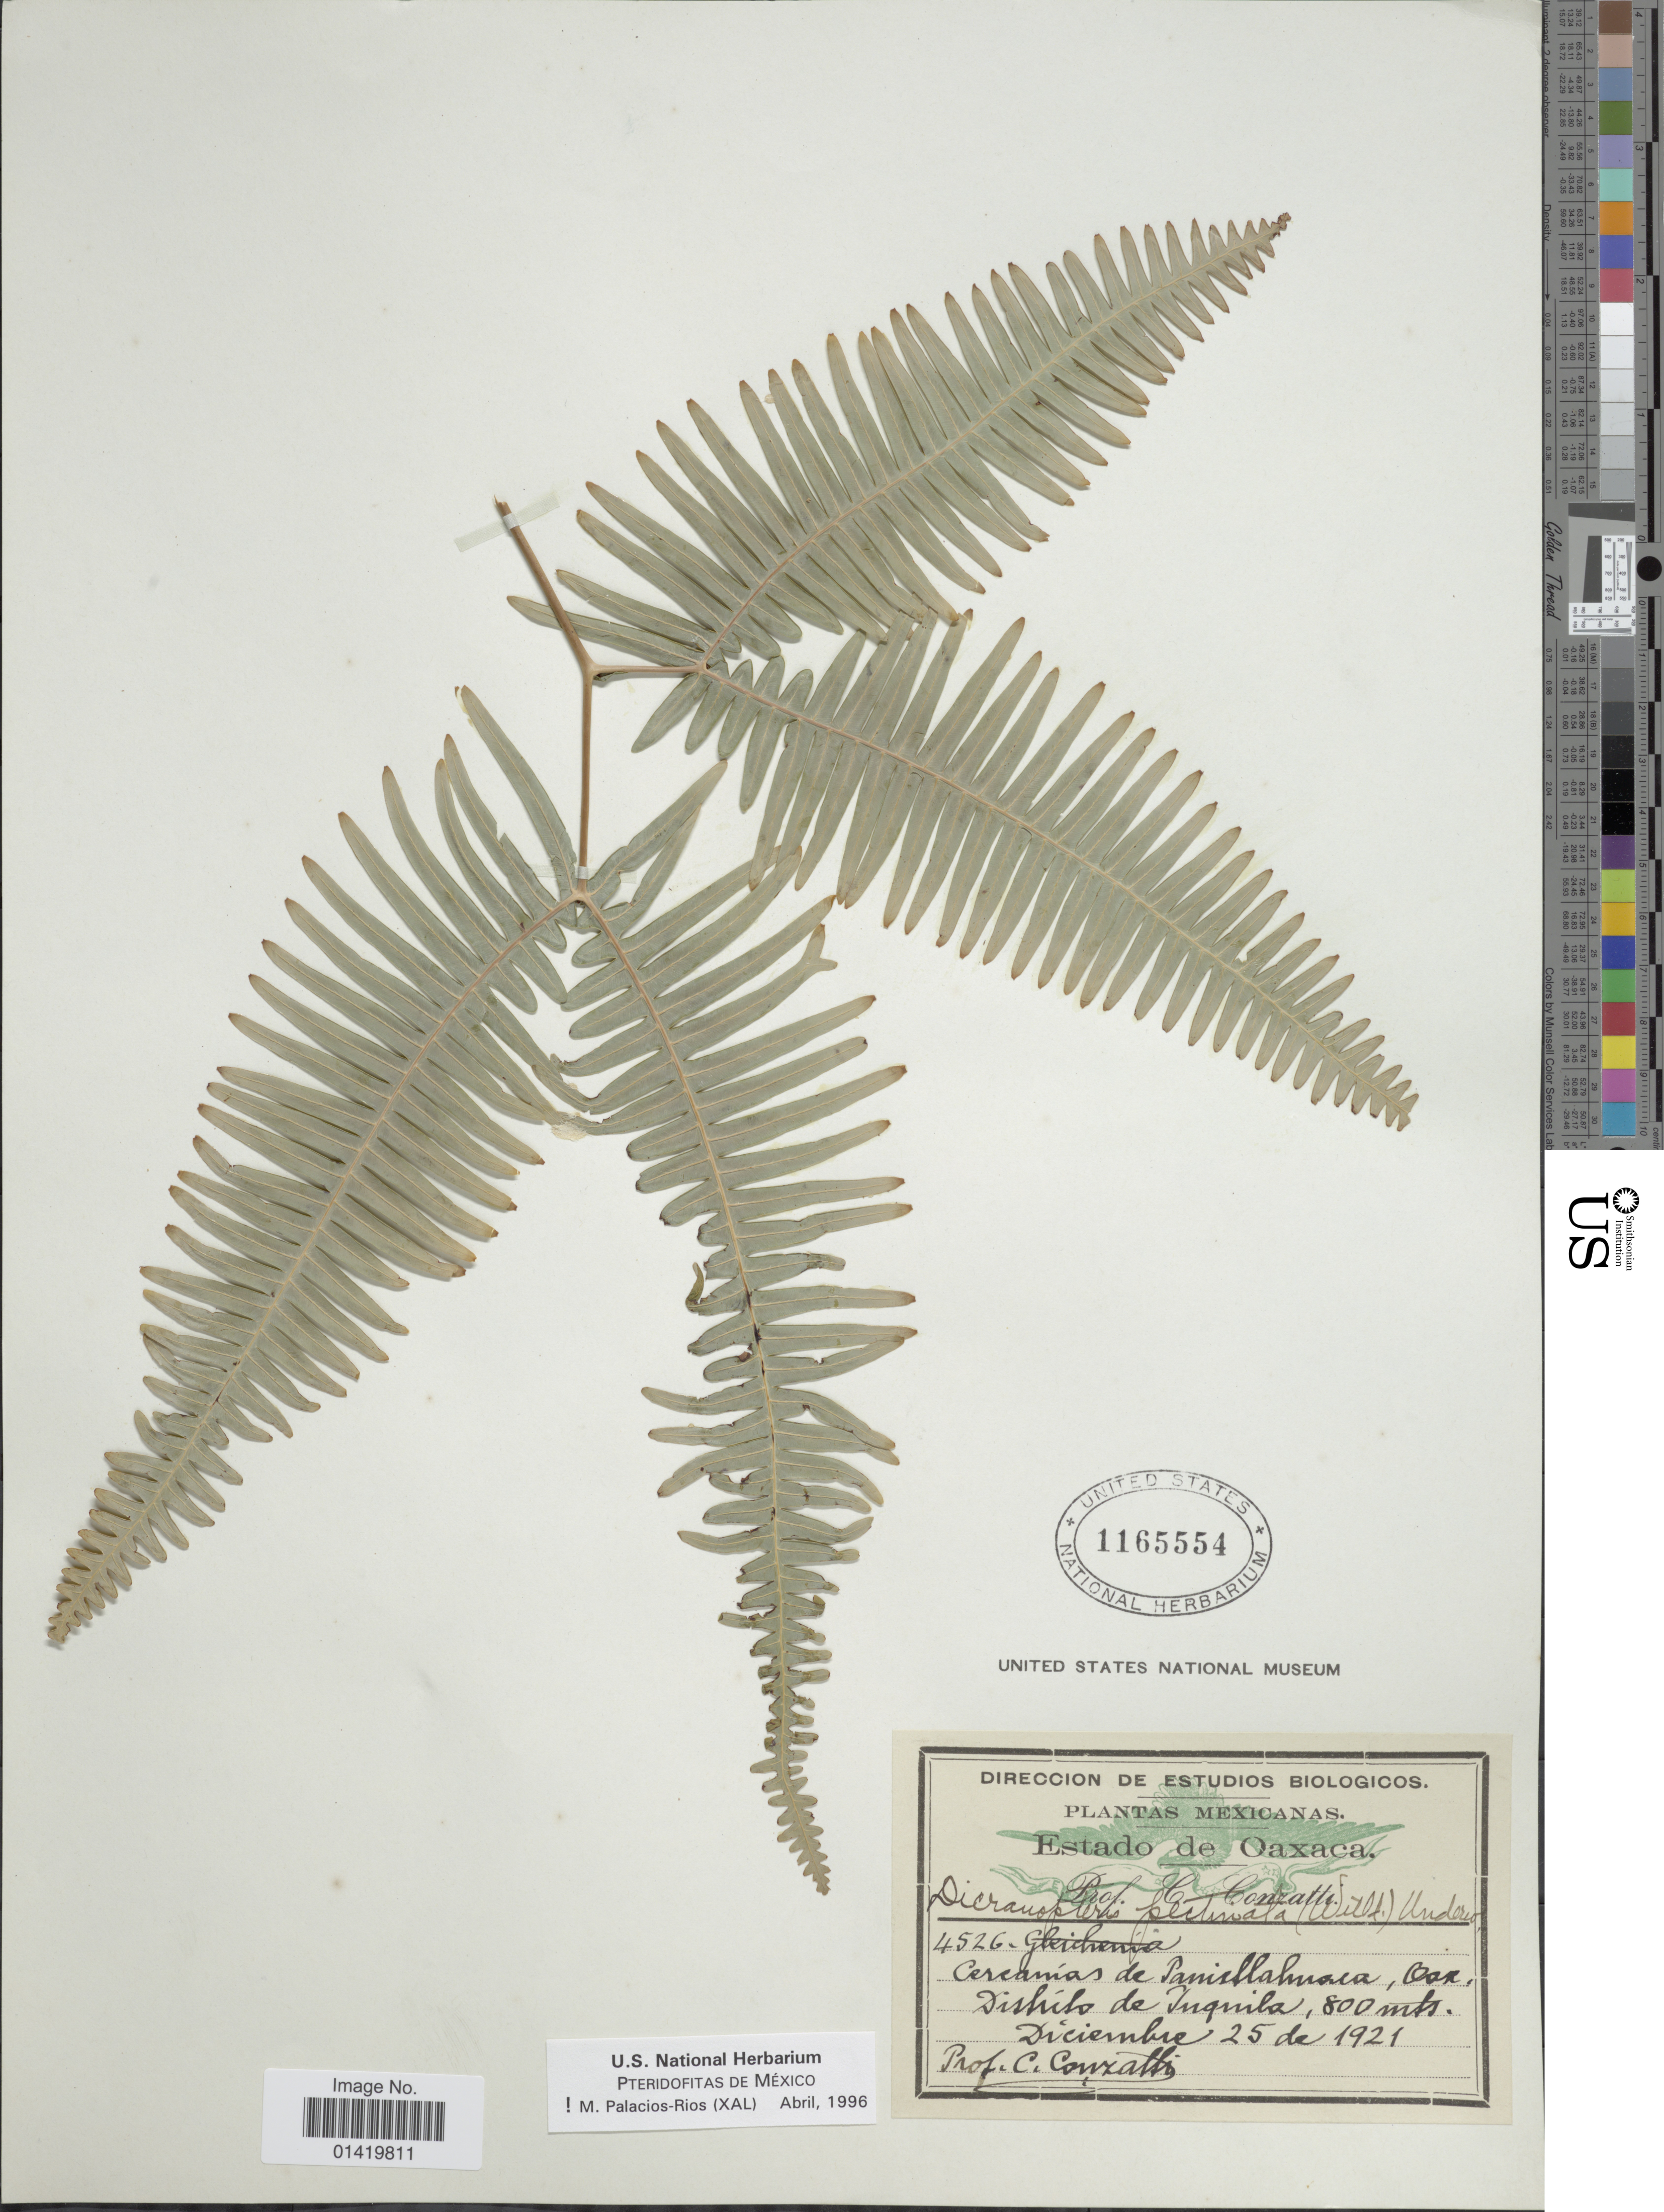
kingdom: Plantae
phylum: Tracheophyta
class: Polypodiopsida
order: Gleicheniales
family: Gleicheniaceae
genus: Gleichenella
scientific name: Gleichenella pectinata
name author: (Willd.) Ching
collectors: C. Conzatti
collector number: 4526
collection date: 1921-12-25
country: Mexico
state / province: Oaxaca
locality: Cercanias de Tamixllahuaca, Distrito de Juquila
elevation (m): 800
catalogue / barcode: US 1165554